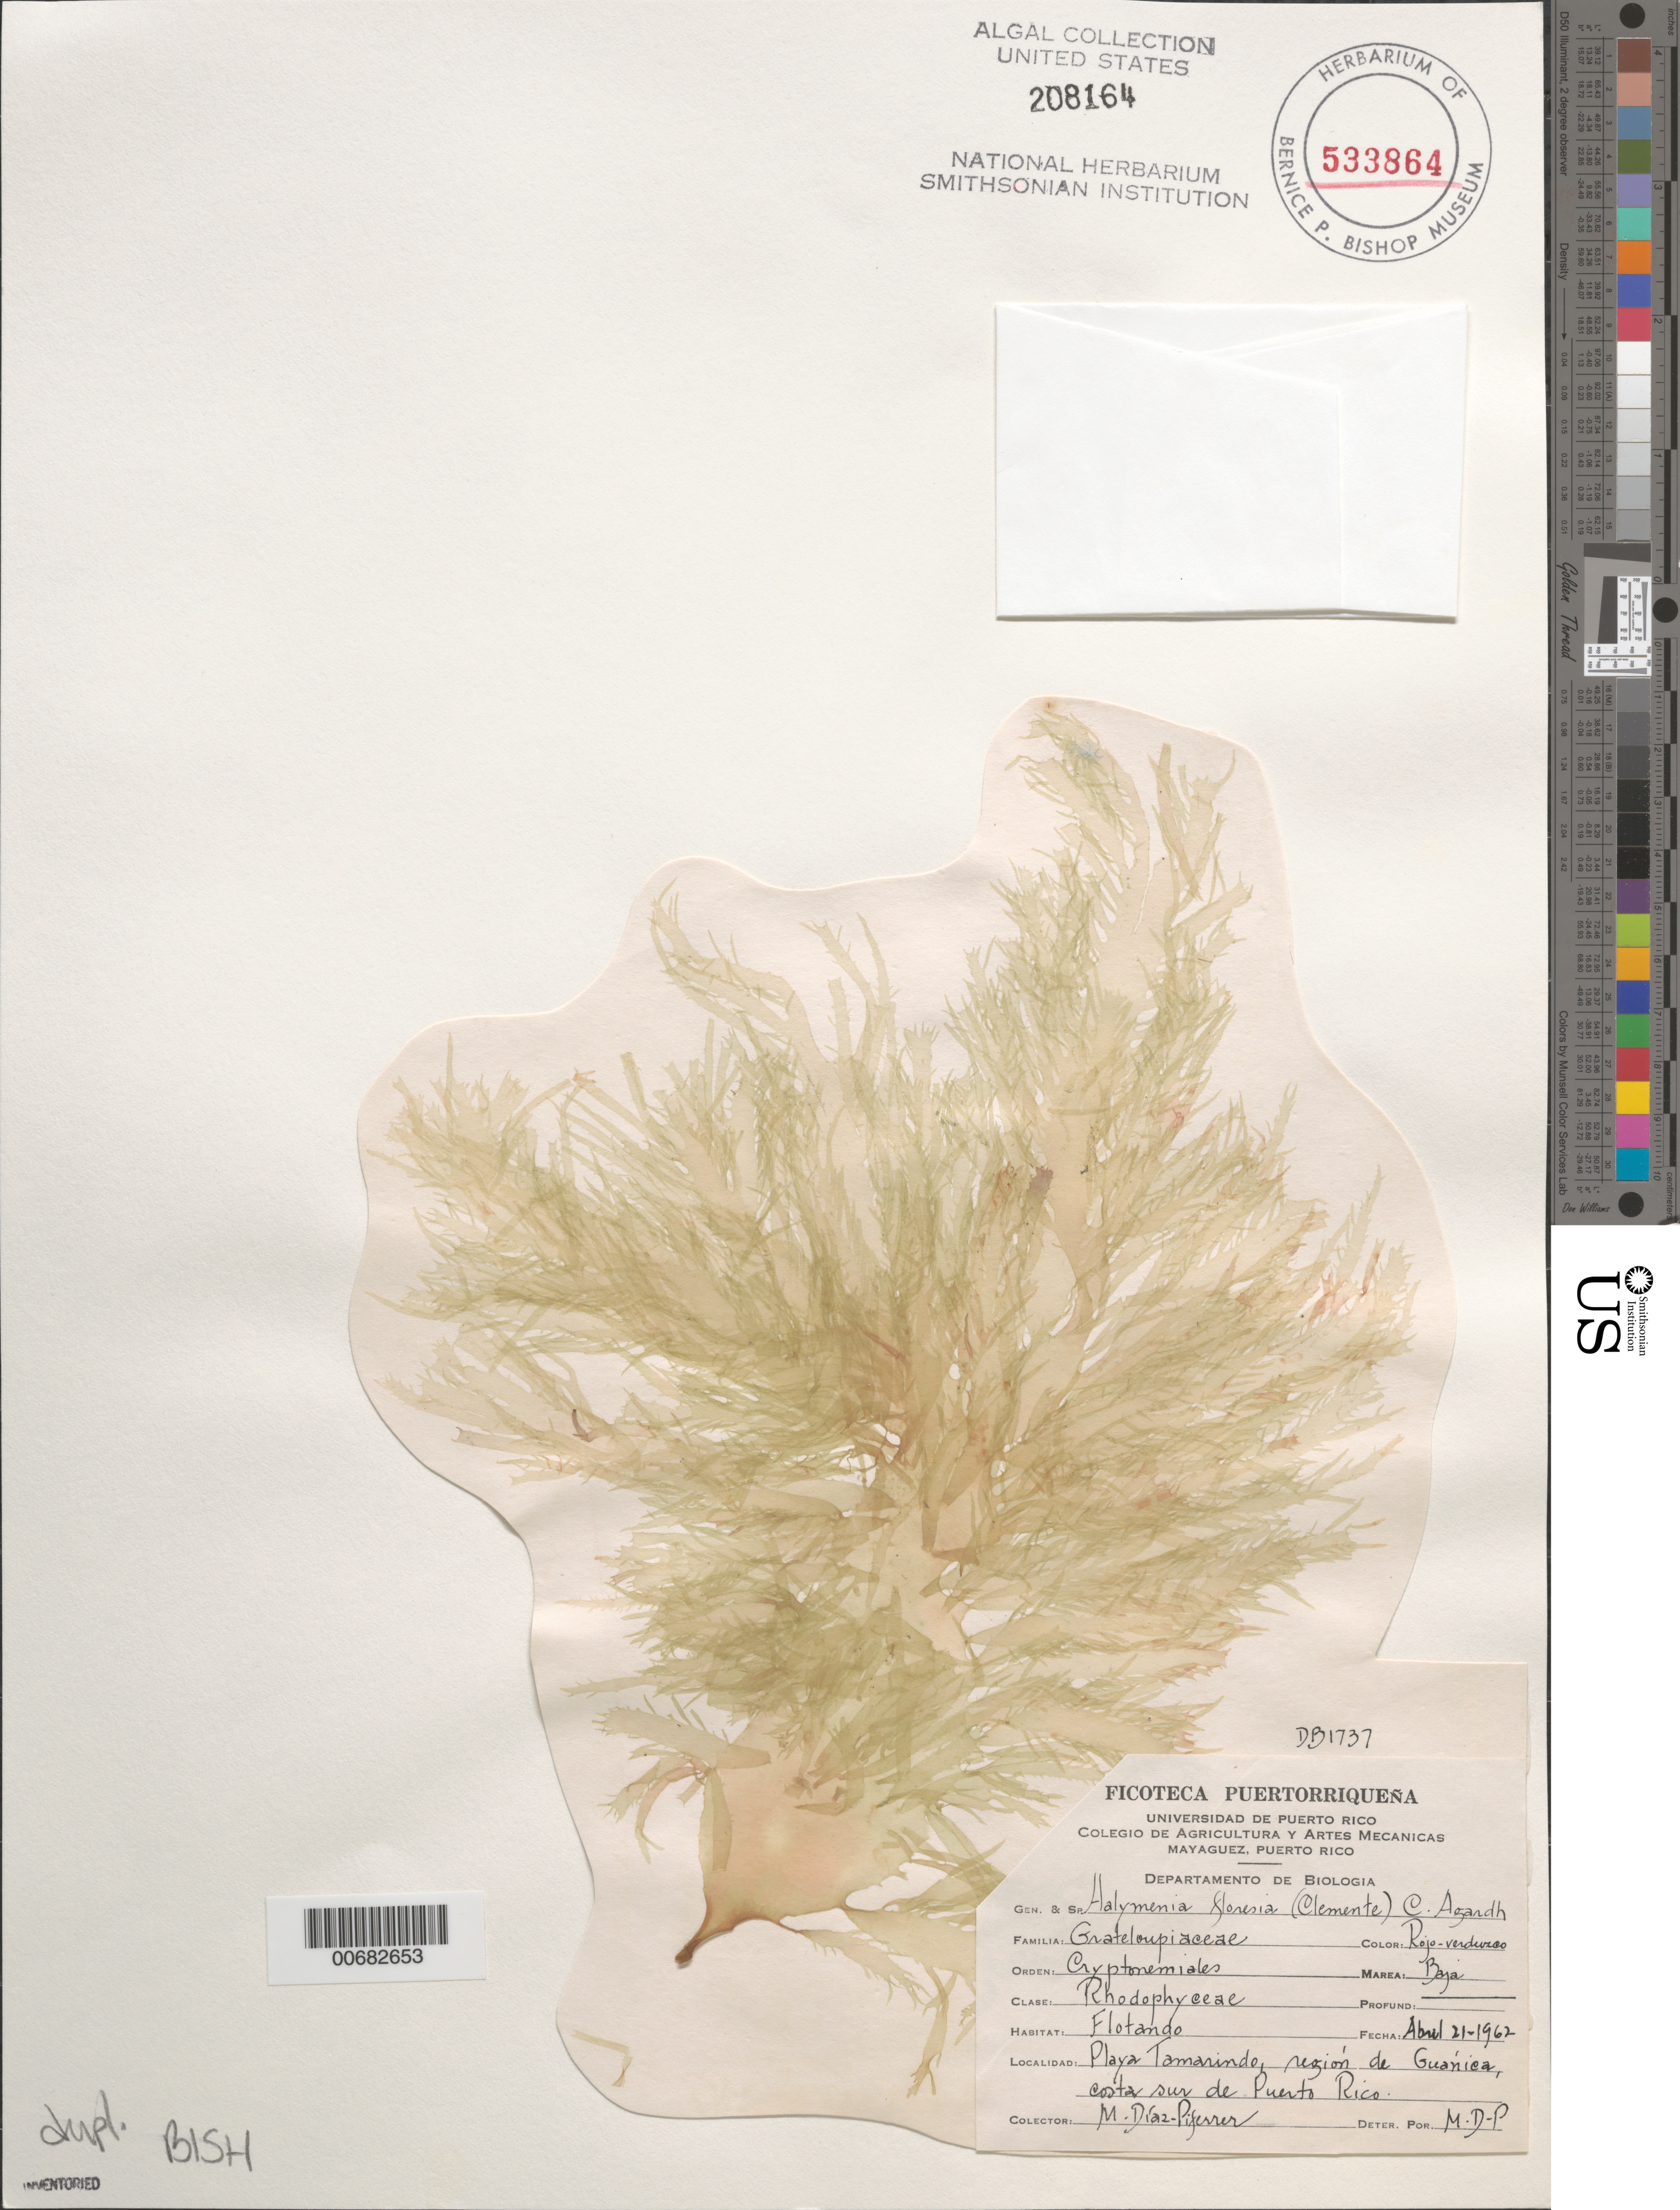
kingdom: Plantae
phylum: Rhodophyta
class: Florideophyceae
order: Halymeniales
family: Halymeniaceae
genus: Halymenia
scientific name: Halymenia floresii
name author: (Clemente) C. Agardh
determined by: Diaz-Piferrer, M.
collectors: M. Diaz-Piferrer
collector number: DB 1737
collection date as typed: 21 Apr 1962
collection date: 1962-04-21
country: Puerto Rico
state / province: Guanica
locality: Playa Tamarindo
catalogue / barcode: US 208164